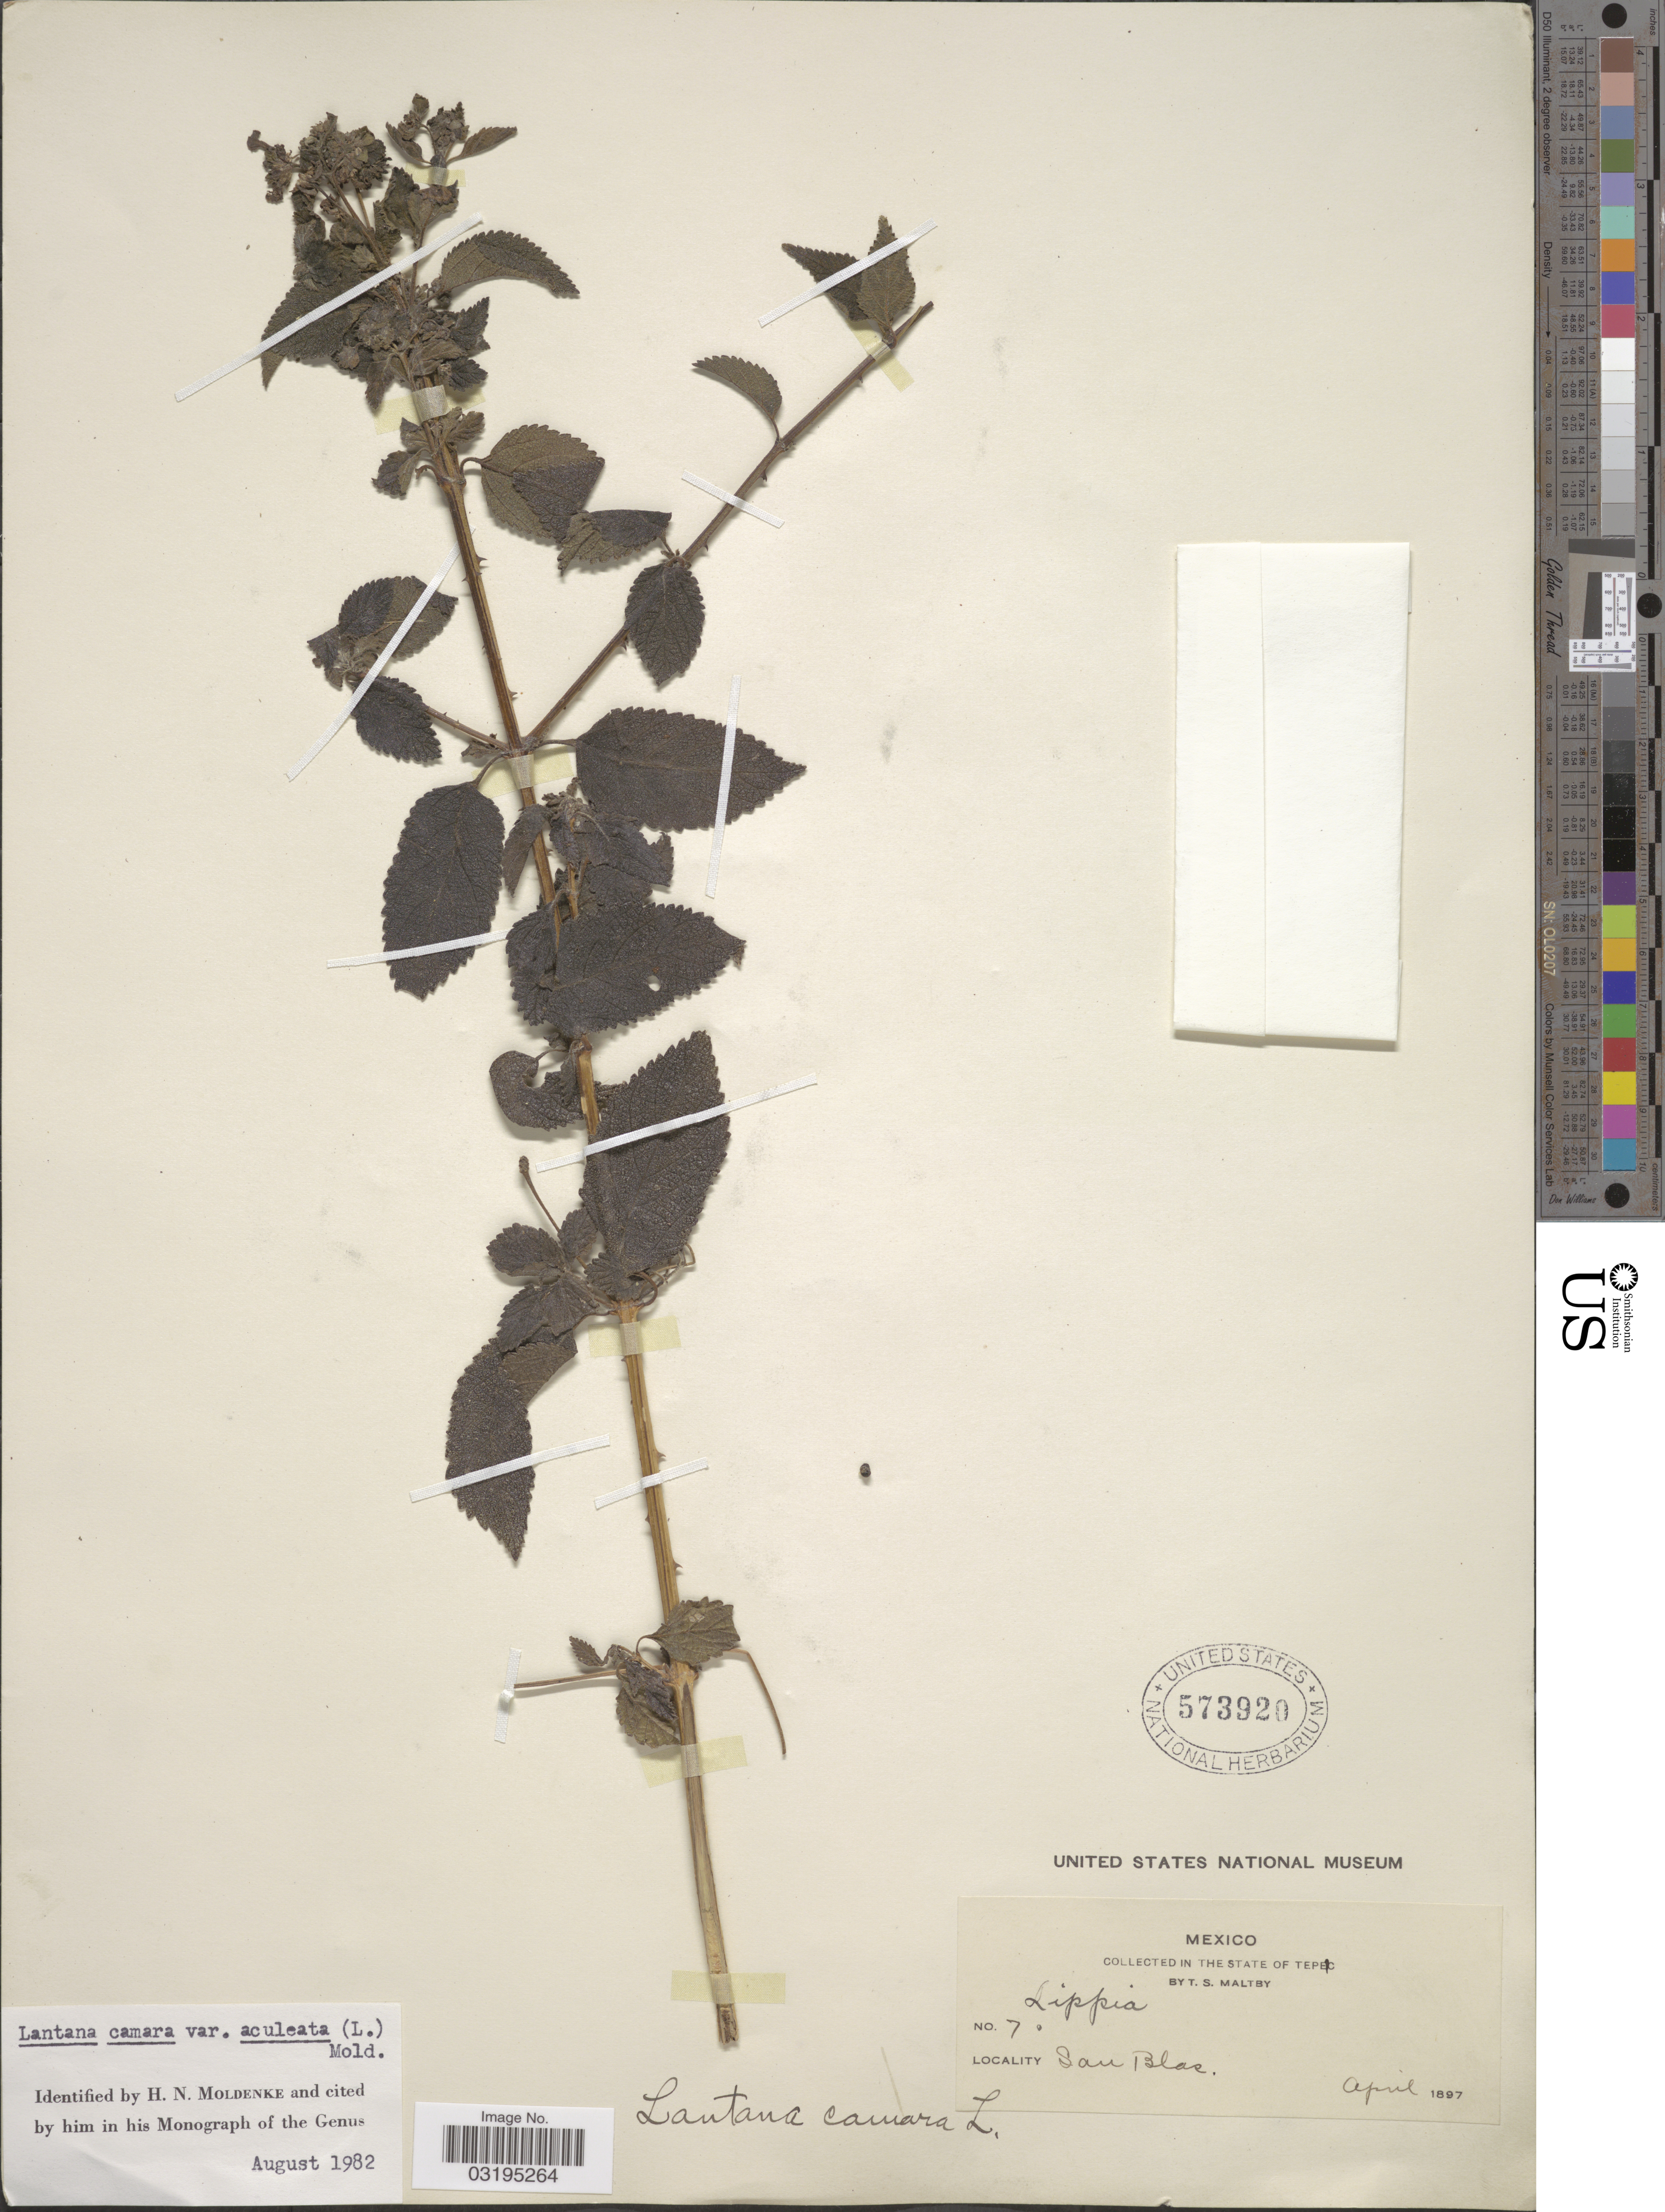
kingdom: Plantae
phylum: Tracheophyta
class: Magnoliopsida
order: Lamiales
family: Verbenaceae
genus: Lantana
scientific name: Lantana camara var. aculeata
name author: (L.) Moldenke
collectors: T. S. Maltby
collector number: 7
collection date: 1897-04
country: Panama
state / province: Kuna Yala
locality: State of Tepic. San Blas.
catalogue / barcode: US 573920